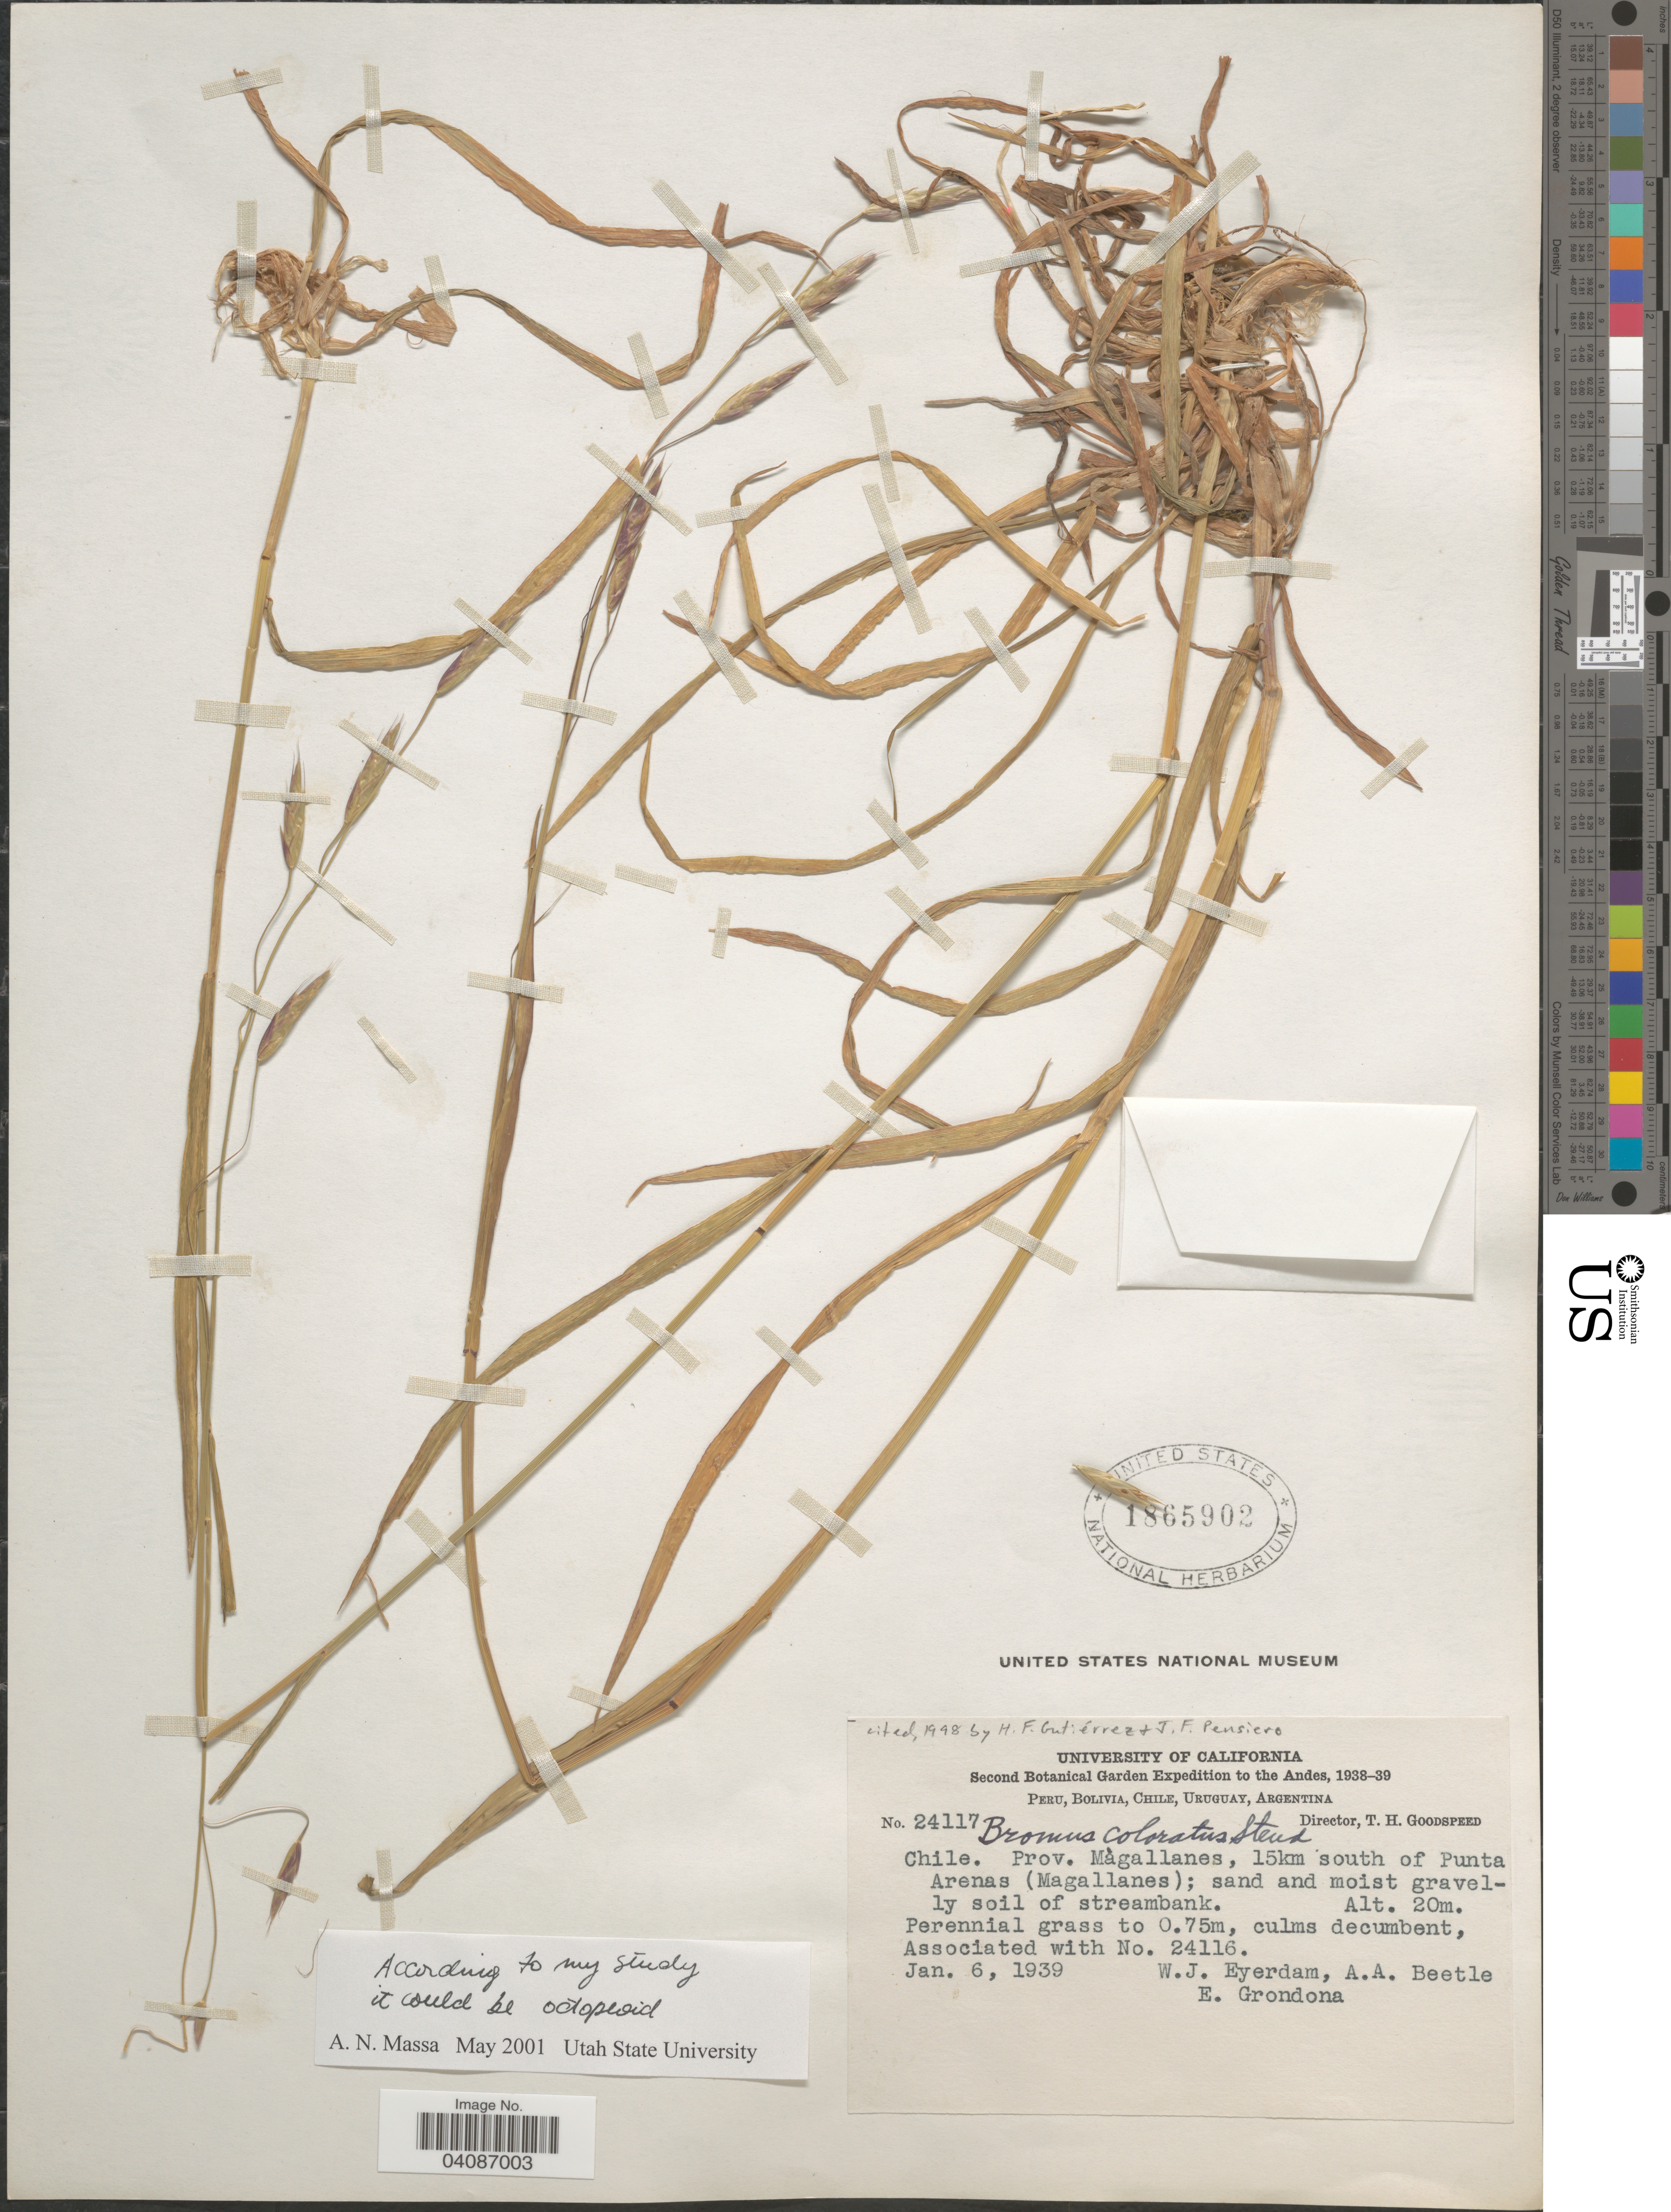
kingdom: Plantae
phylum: Tracheophyta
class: Liliopsida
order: Poales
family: Poaceae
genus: Bromus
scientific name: Bromus coloratus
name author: Steud.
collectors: W. J. Eyerdam, A. A. Beetle & E. Grondona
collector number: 24117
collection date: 1939-01-06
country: Chile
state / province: Magallanes y de la Antártica Chilena (XII)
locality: Prov. Magallanes, 15km south of Punta Arenas (Magallanes).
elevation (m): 20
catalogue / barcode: US 1865902